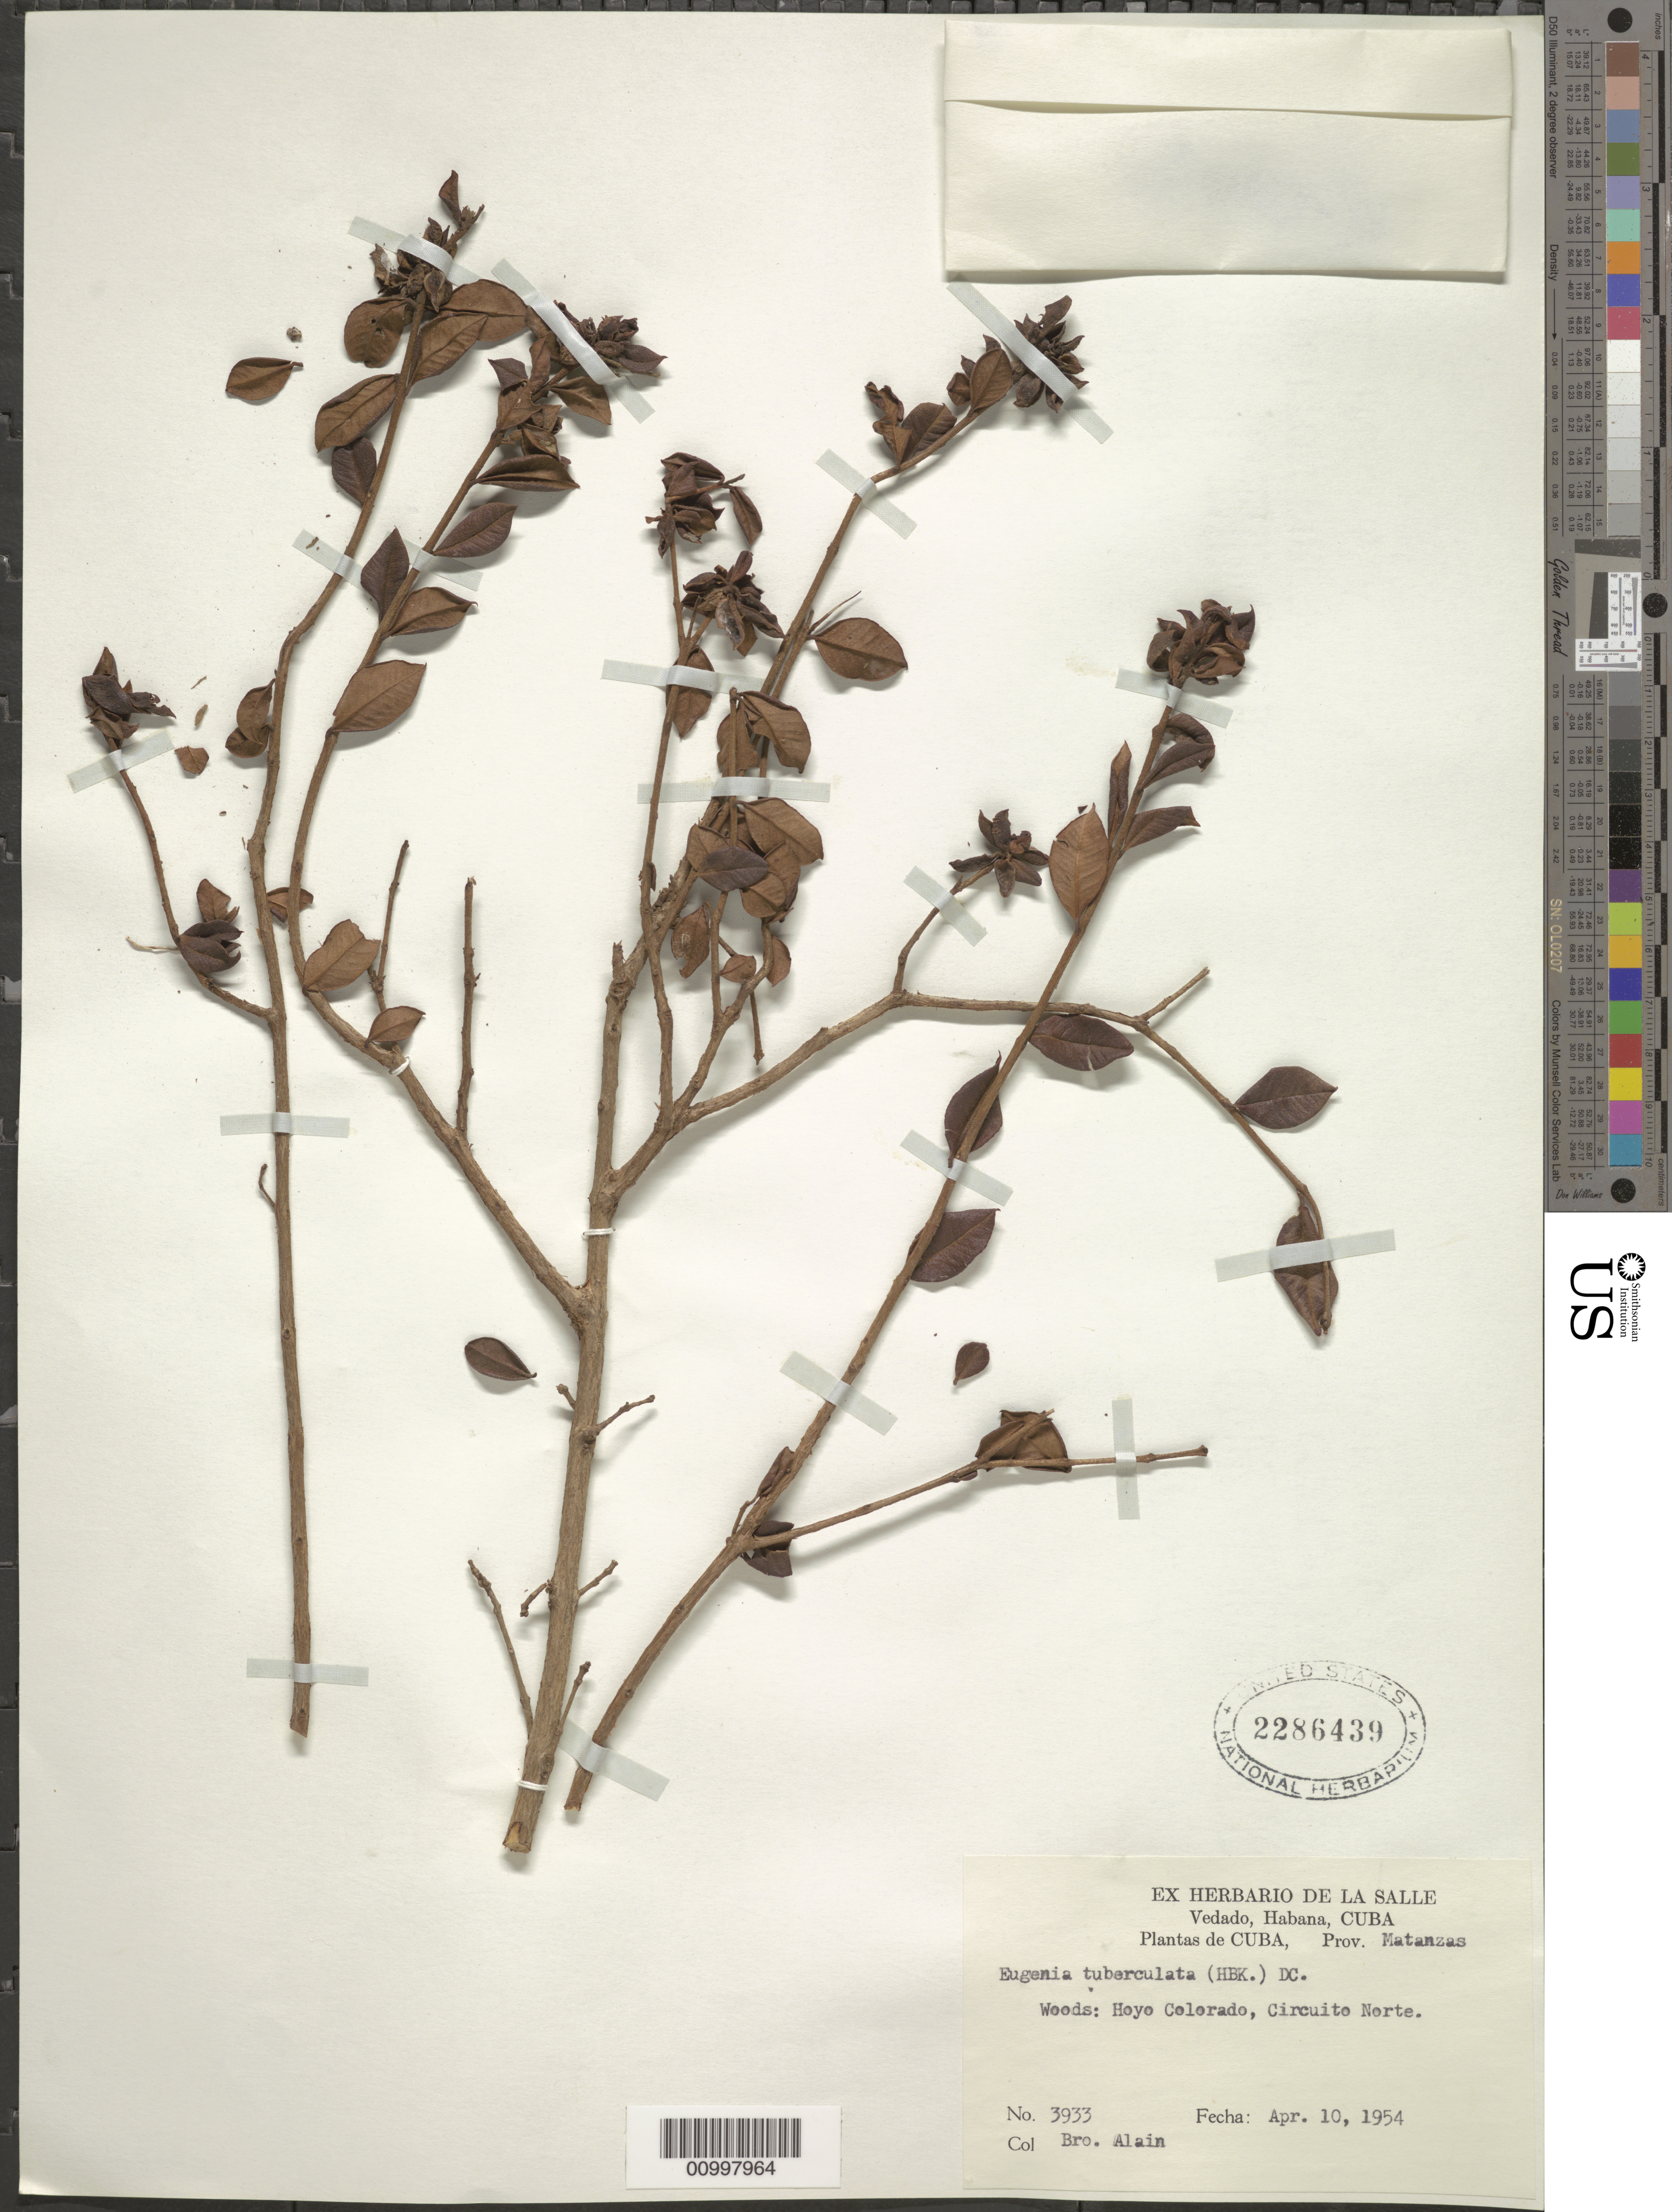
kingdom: Plantae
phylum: Tracheophyta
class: Magnoliopsida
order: Myrtales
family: Myrtaceae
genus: Eugenia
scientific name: Eugenia tuberculata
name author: (Kunth) DC.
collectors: A. H. Liogier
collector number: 3933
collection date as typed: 10 Apr 1954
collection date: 1954-04-10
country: Cuba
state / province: Matanzas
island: Cuba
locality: Hoyo Colorado, Circuite Norte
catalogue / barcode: US 2286439